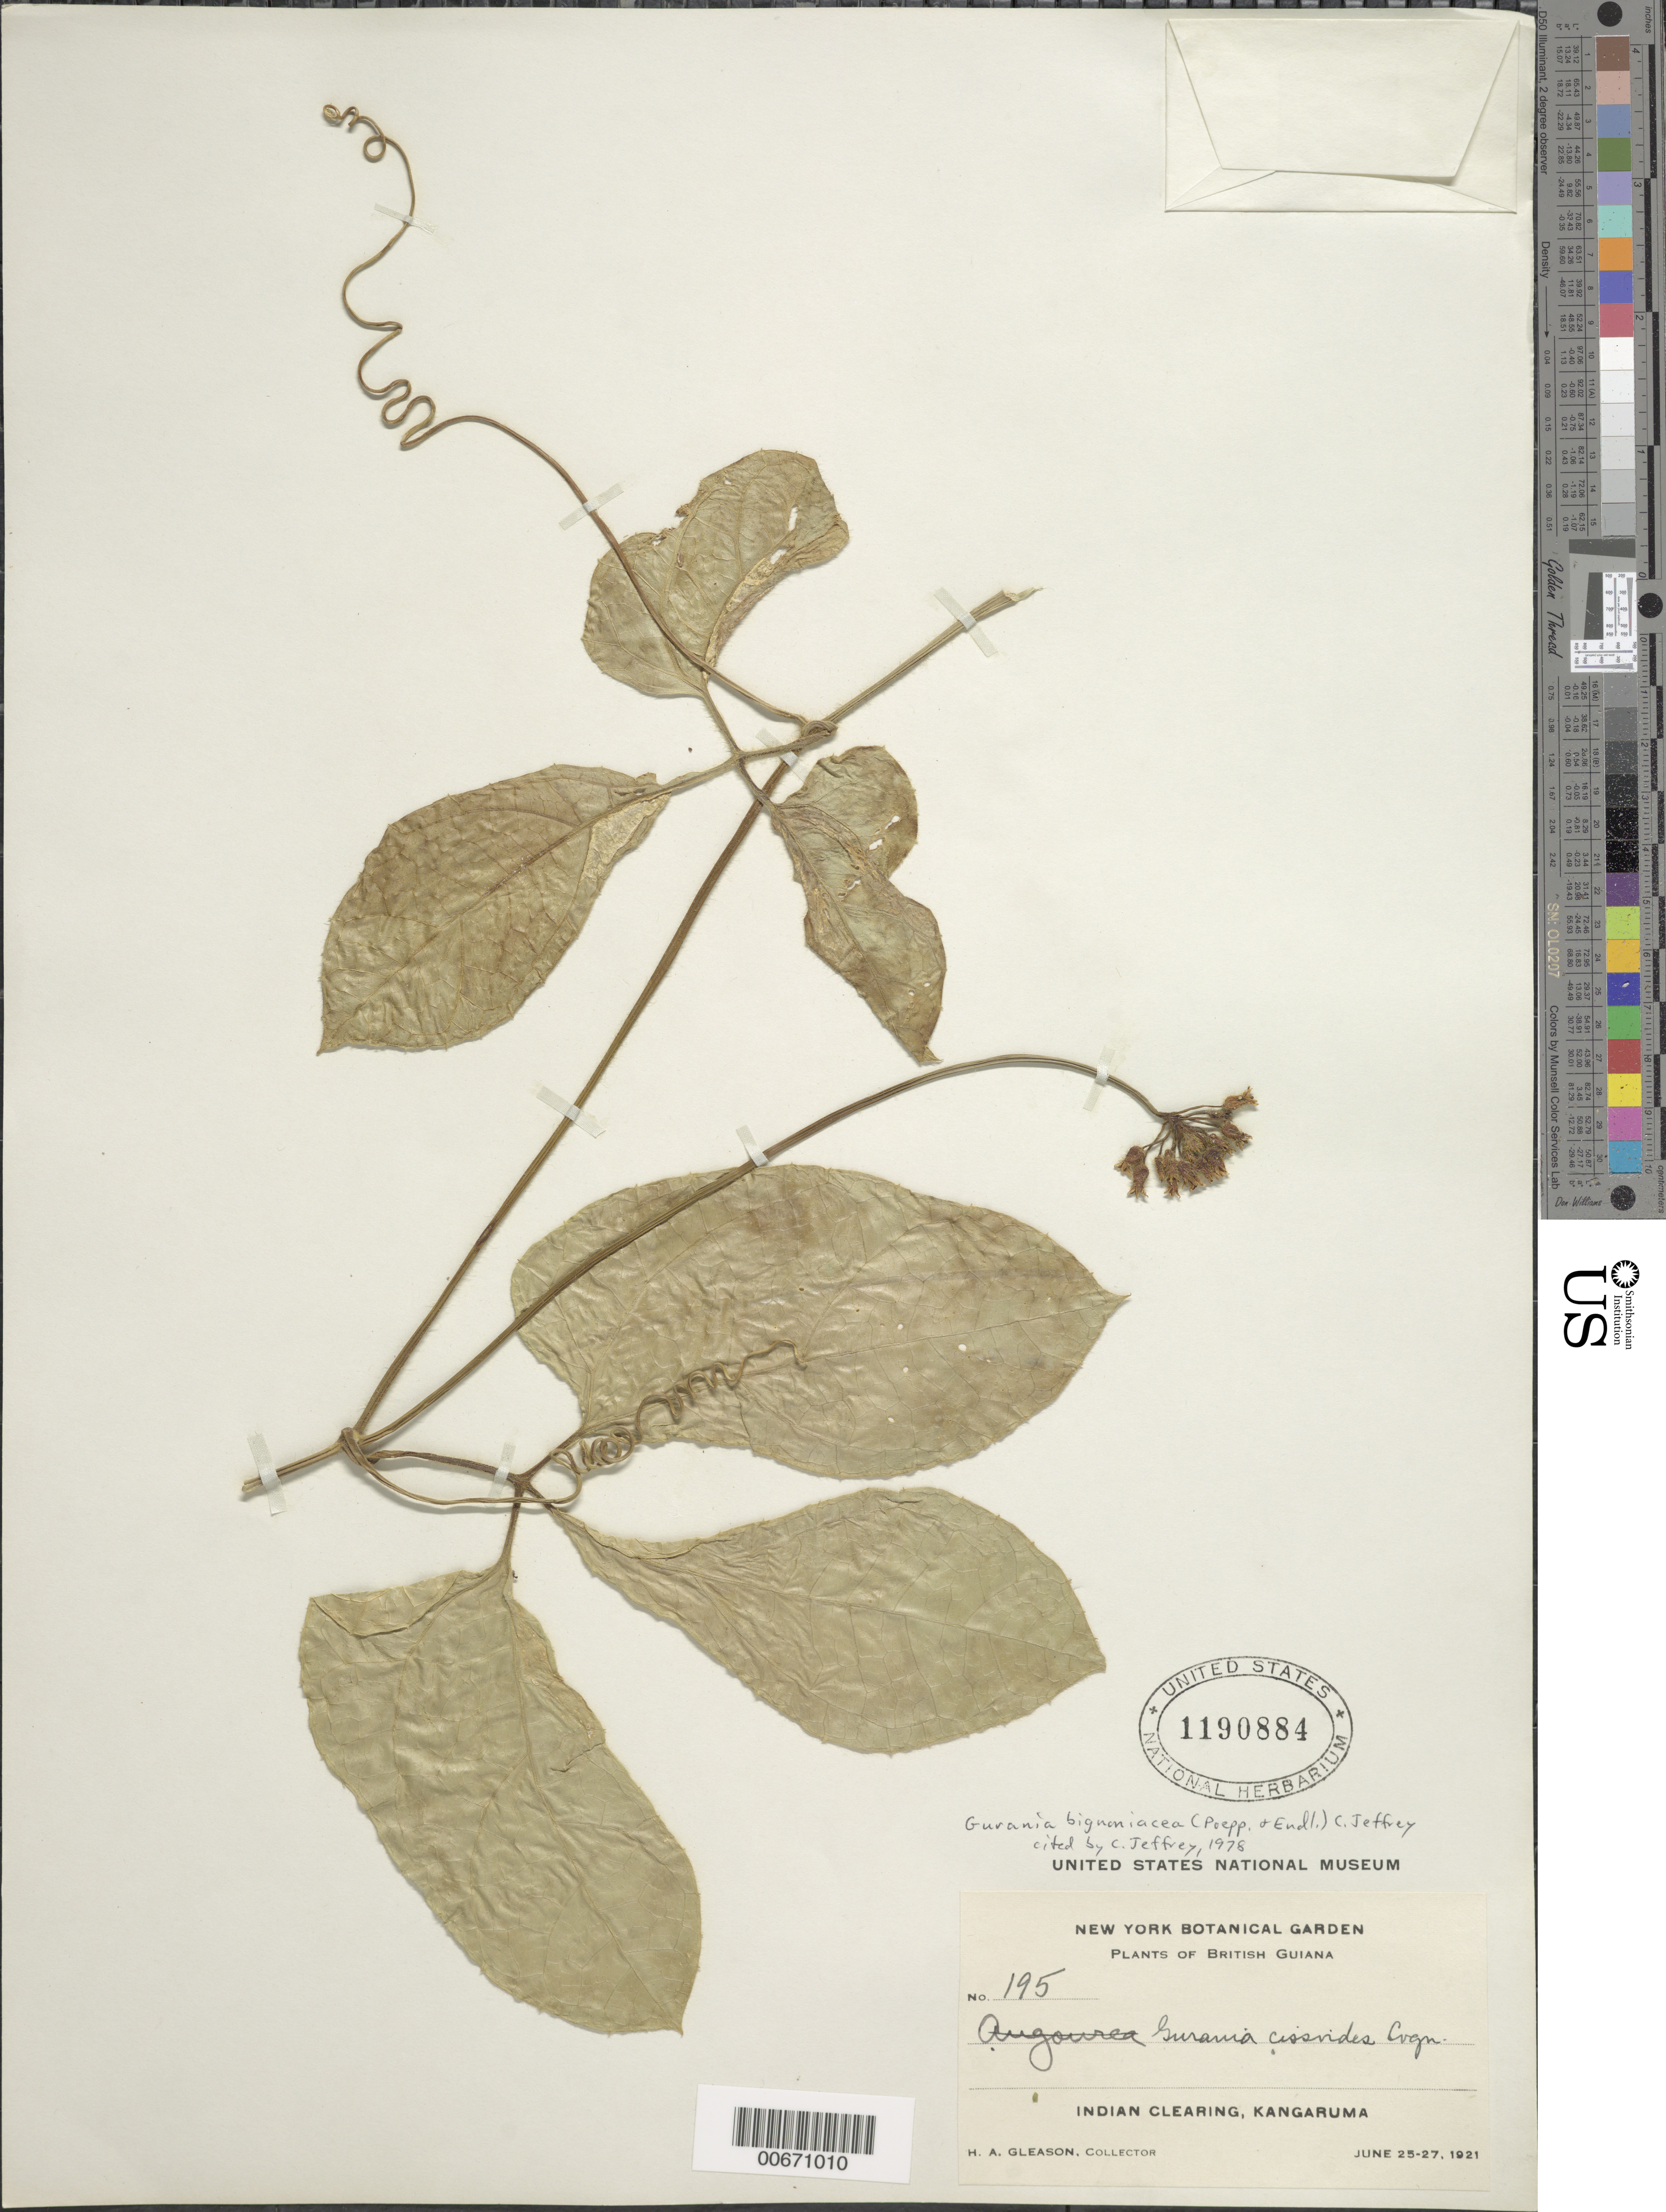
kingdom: Plantae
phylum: Tracheophyta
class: Magnoliopsida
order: Cucurbitales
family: Cucurbitaceae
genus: Gurania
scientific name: Gurania bignoniacea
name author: (Poepp. & Endl.) C. Jeffrey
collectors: H. A. Gleason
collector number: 195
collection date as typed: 25-Jun-21 to 27-Jun-21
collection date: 1921-06-25/1921-06-27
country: Guyana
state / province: Potaro-Siparuni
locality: Kangaruma, Indian clearing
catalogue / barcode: US 1190884